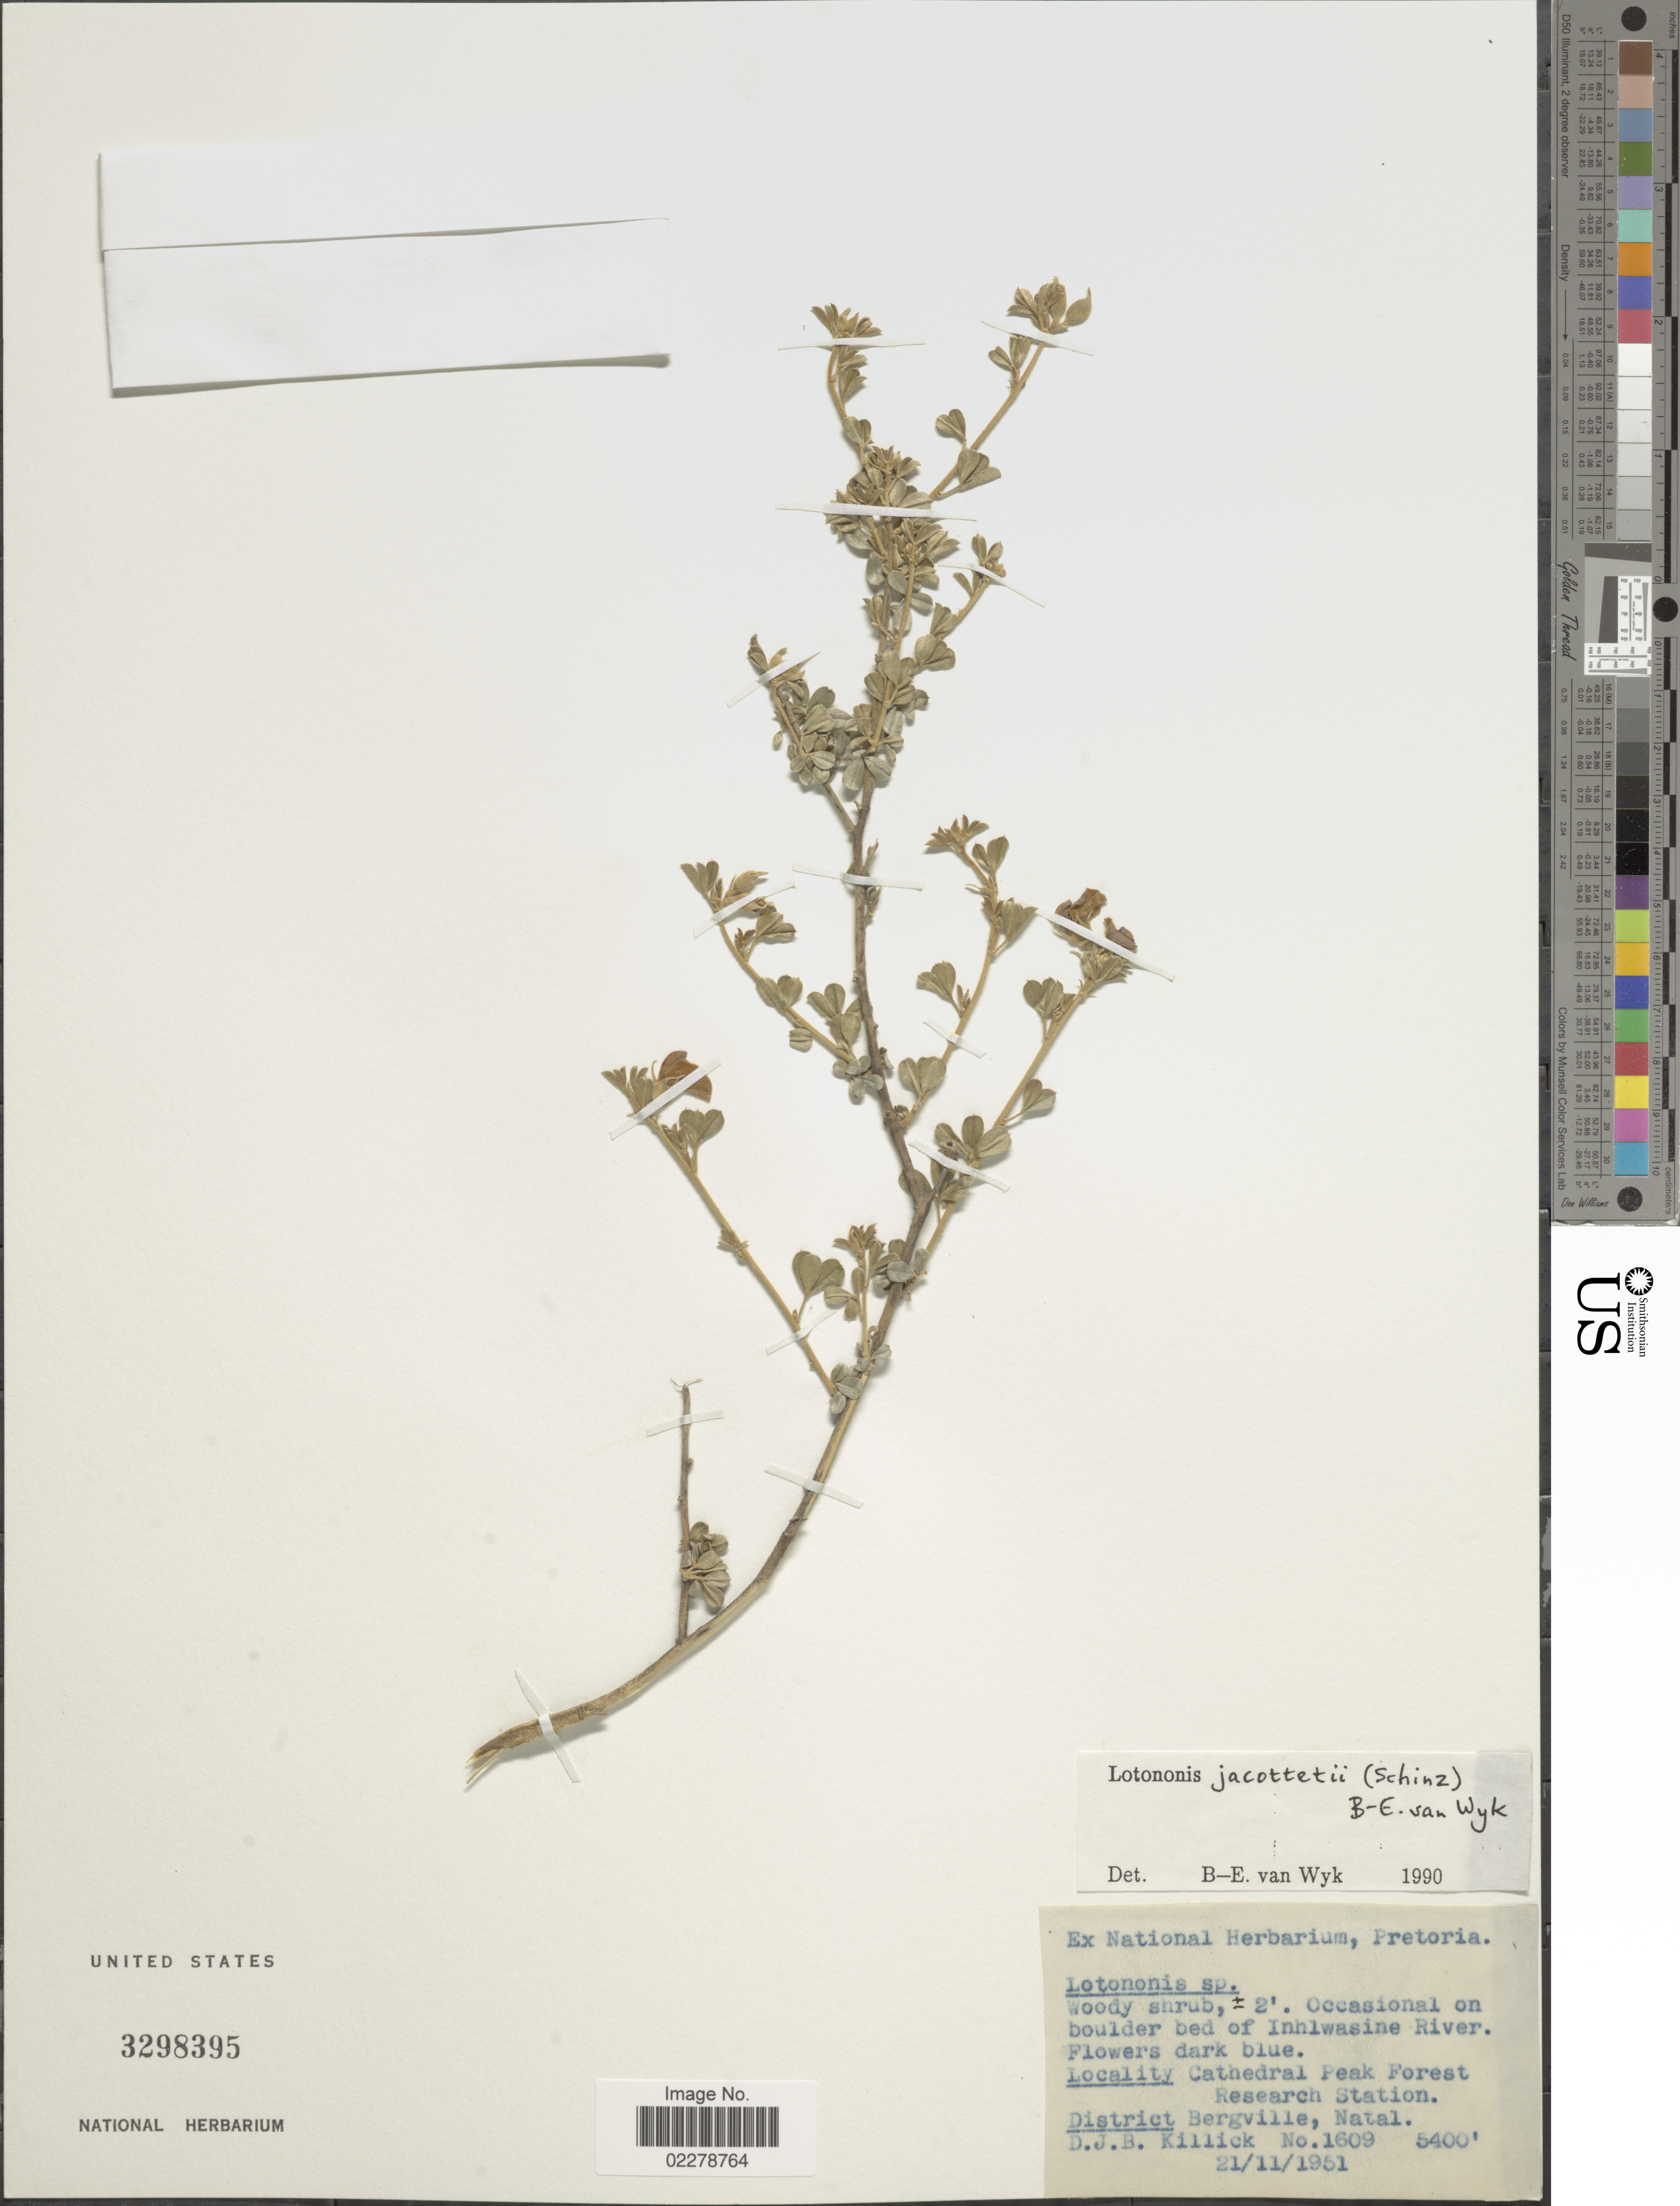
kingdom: Plantae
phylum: Tracheophyta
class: Magnoliopsida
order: Fabales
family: Fabaceae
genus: Lotononis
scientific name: Lotononis jacottetii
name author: (Schinz) B.-E. van Wyk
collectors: D. Killick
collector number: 1609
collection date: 1951-11-21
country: South Africa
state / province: KwaZulu-Natal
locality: Cathedral Peak Forest. Reseach Station. District Bergville, Natal.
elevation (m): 1646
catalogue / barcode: US 3298395